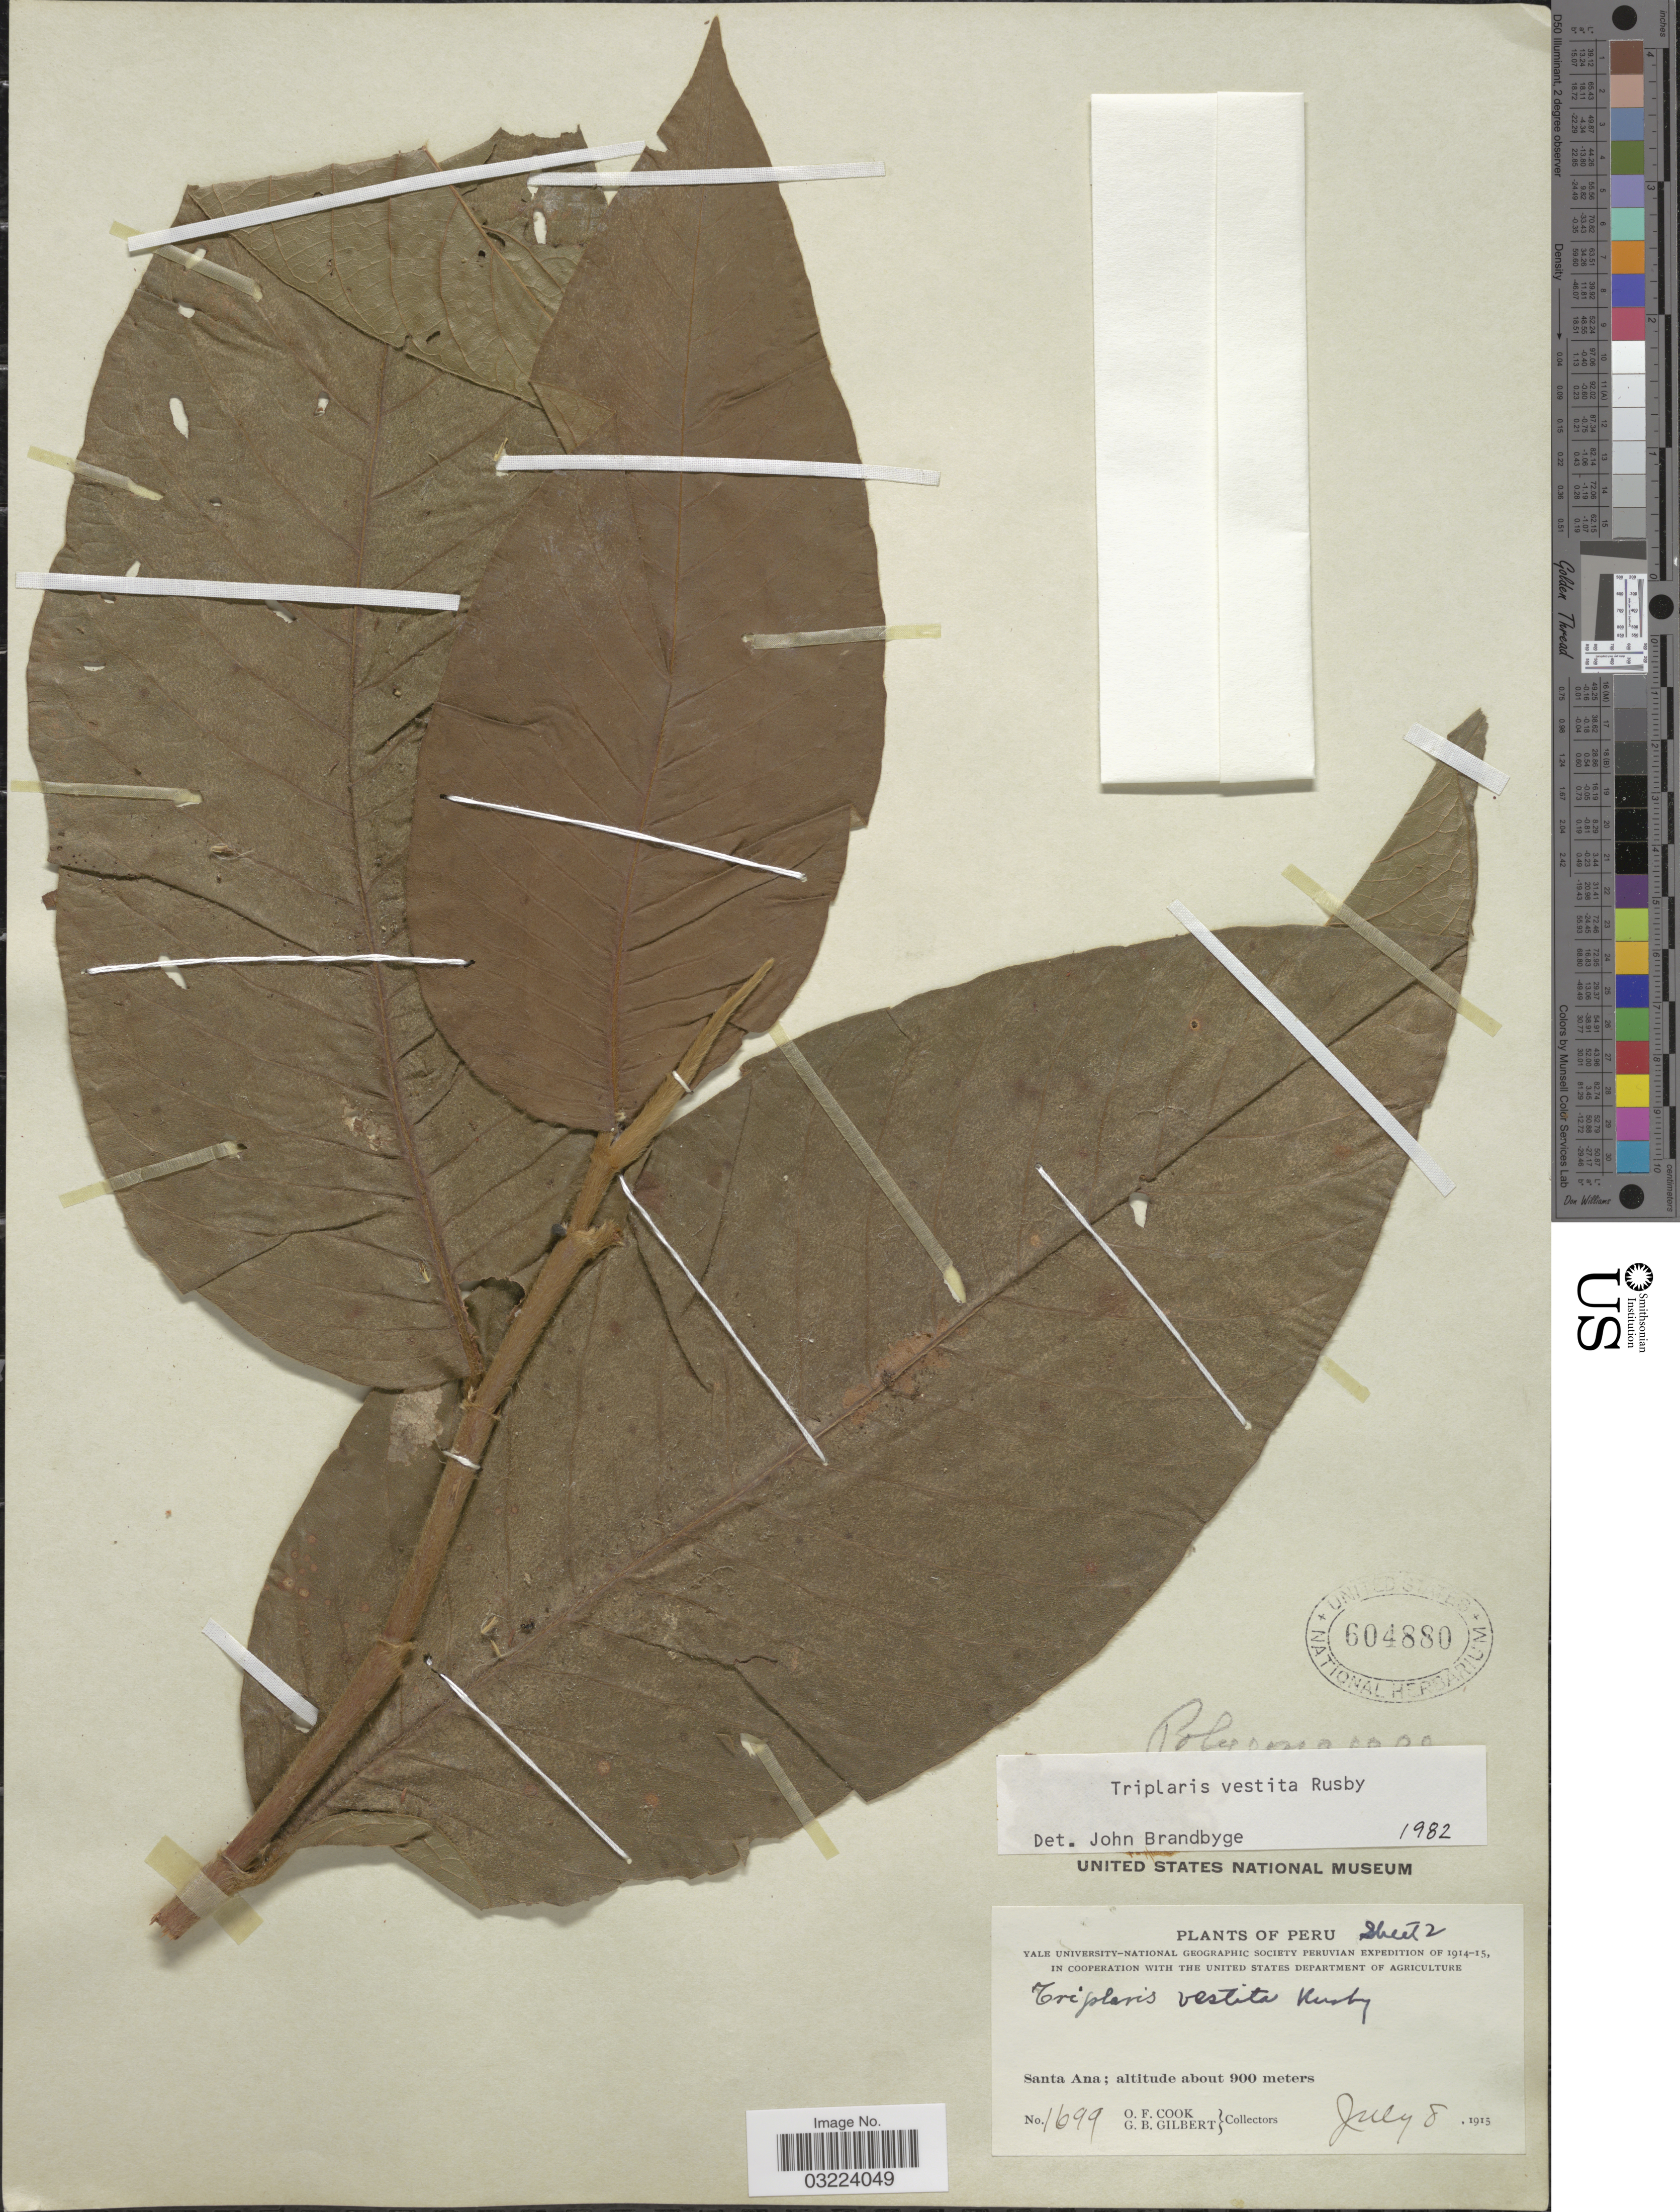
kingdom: Plantae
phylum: Tracheophyta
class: Magnoliopsida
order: Caryophyllales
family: Polygonaceae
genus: Triplaris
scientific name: Triplaris vestita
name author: Rusby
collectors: O. F. Cook & G. B. Gilbert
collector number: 1699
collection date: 1915-07-08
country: Peru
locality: Santa Ana.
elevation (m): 900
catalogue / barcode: US 604880